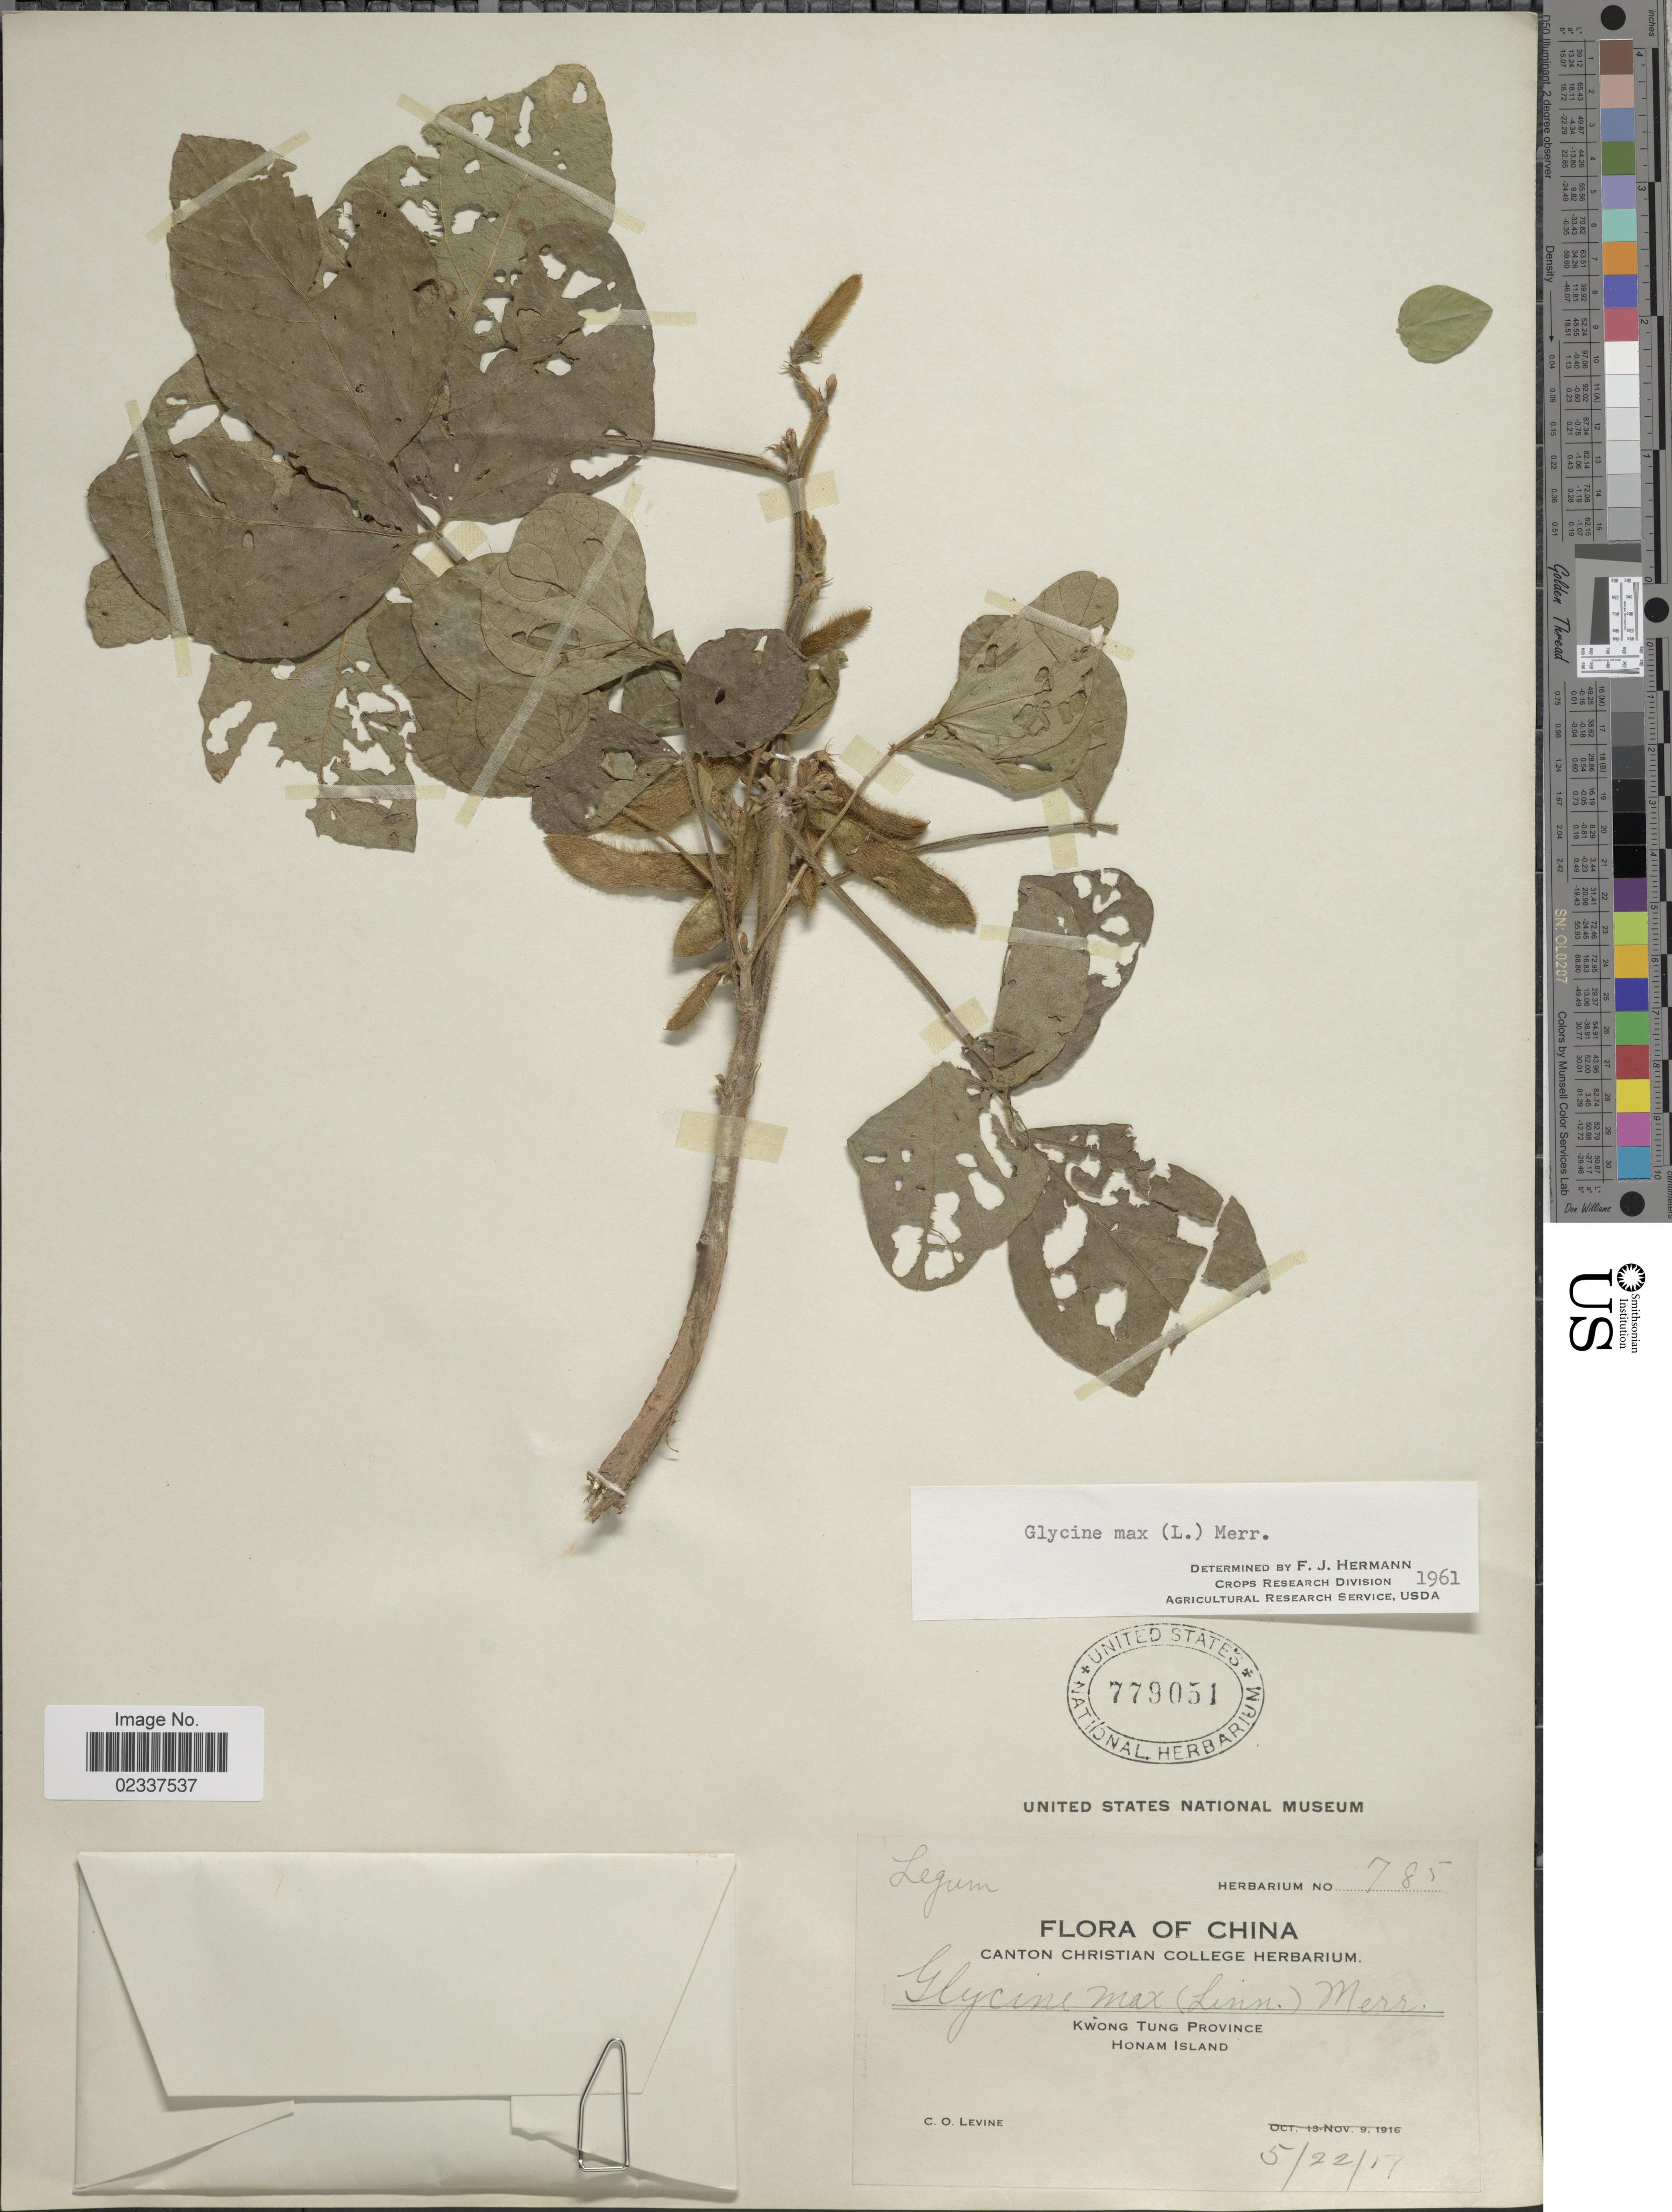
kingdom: Plantae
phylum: Tracheophyta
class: Magnoliopsida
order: Fabales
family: Fabaceae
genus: Glycine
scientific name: Glycine max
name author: (L.) Merr.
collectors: C. O. Levine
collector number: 785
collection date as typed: Transcribed d/m/y: 22/5/17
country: China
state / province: Guangdong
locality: Kwong Tung Province, Honam Island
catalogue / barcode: US 779051